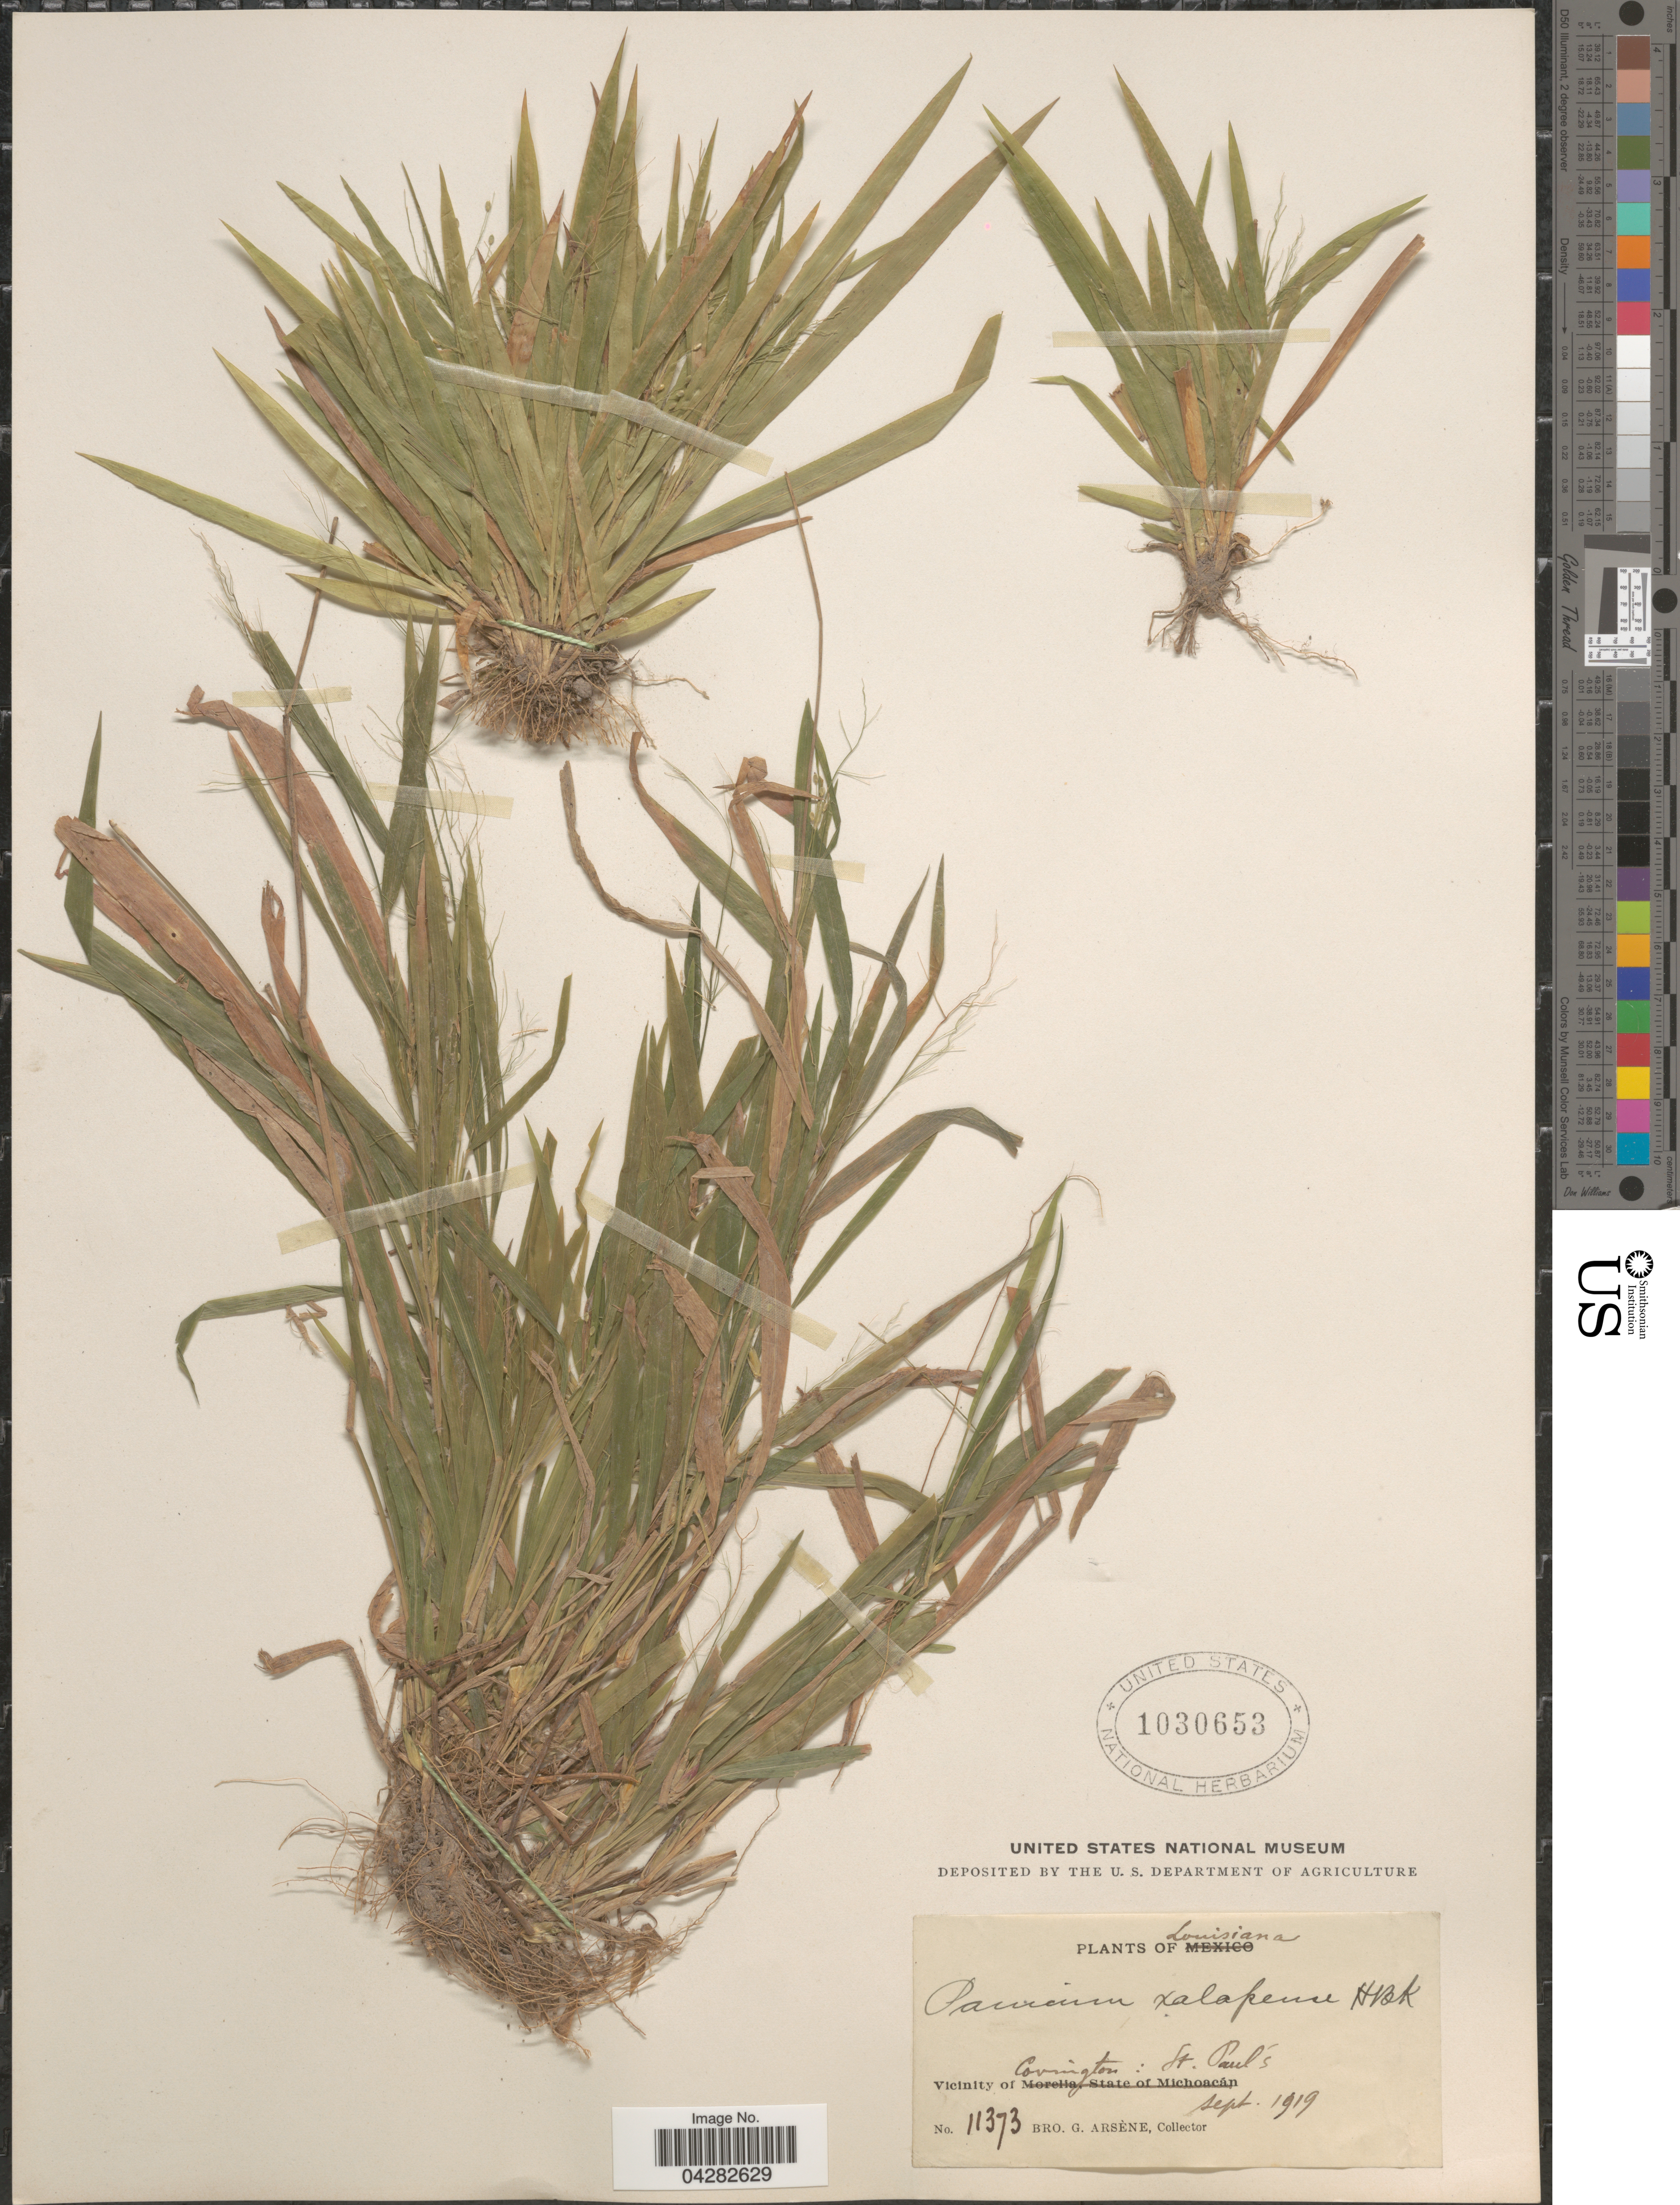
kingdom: Plantae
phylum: Tracheophyta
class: Liliopsida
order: Poales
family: Poaceae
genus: Dichanthelium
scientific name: Dichanthelium laxiflorum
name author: (Lam.) Gould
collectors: Bro. G. Arsène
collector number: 11373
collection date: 1919-09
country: United States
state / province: Louisiana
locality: Vicinity of Covington: St. Paul's.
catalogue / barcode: US 1030653